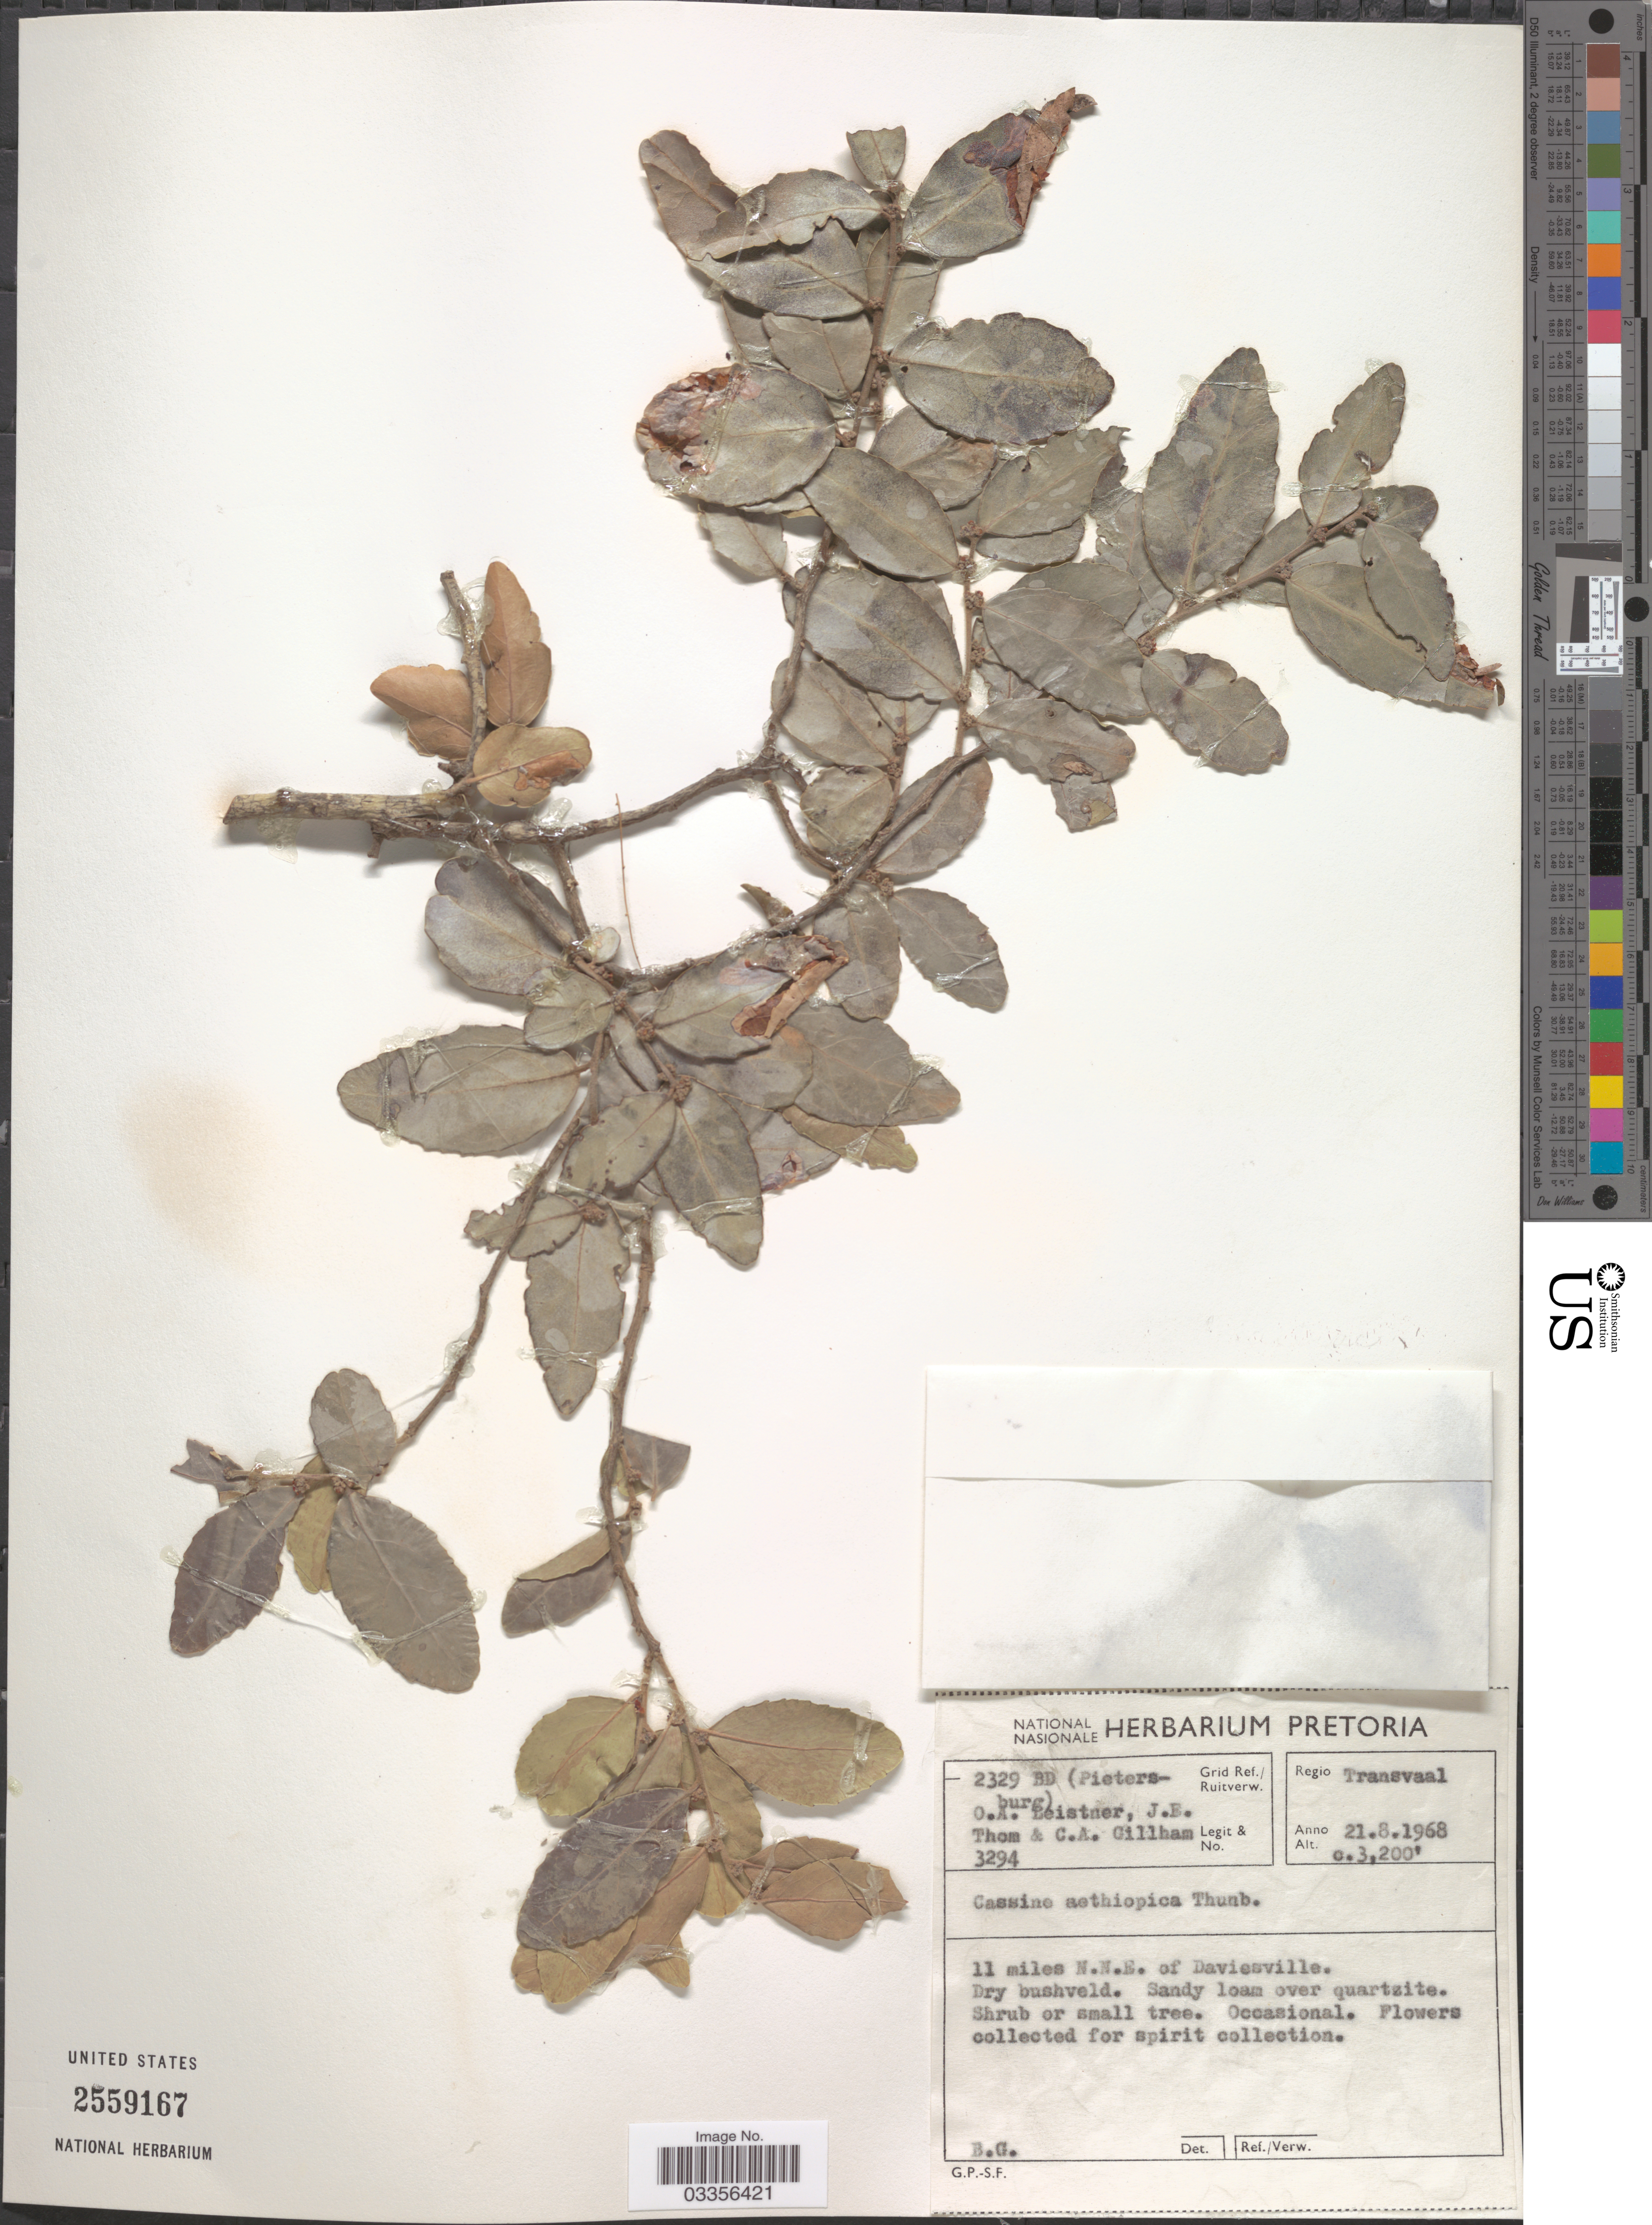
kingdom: Plantae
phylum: Tracheophyta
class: Magnoliopsida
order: Celastrales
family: Celastraceae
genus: Mystroxylon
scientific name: Mystroxylon aethiopicum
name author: (Thunb.) Loes.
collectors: O. A. Leistner, J. Thom & C. Gillham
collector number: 3294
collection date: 1968-08-21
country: South Africa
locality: Grid Ref./ Ruitverw. 2329 BD (Pietersburg). Regio Transvaal. 11 miles N.N.E. of Daviesville.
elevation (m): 975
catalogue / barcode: US 2559167